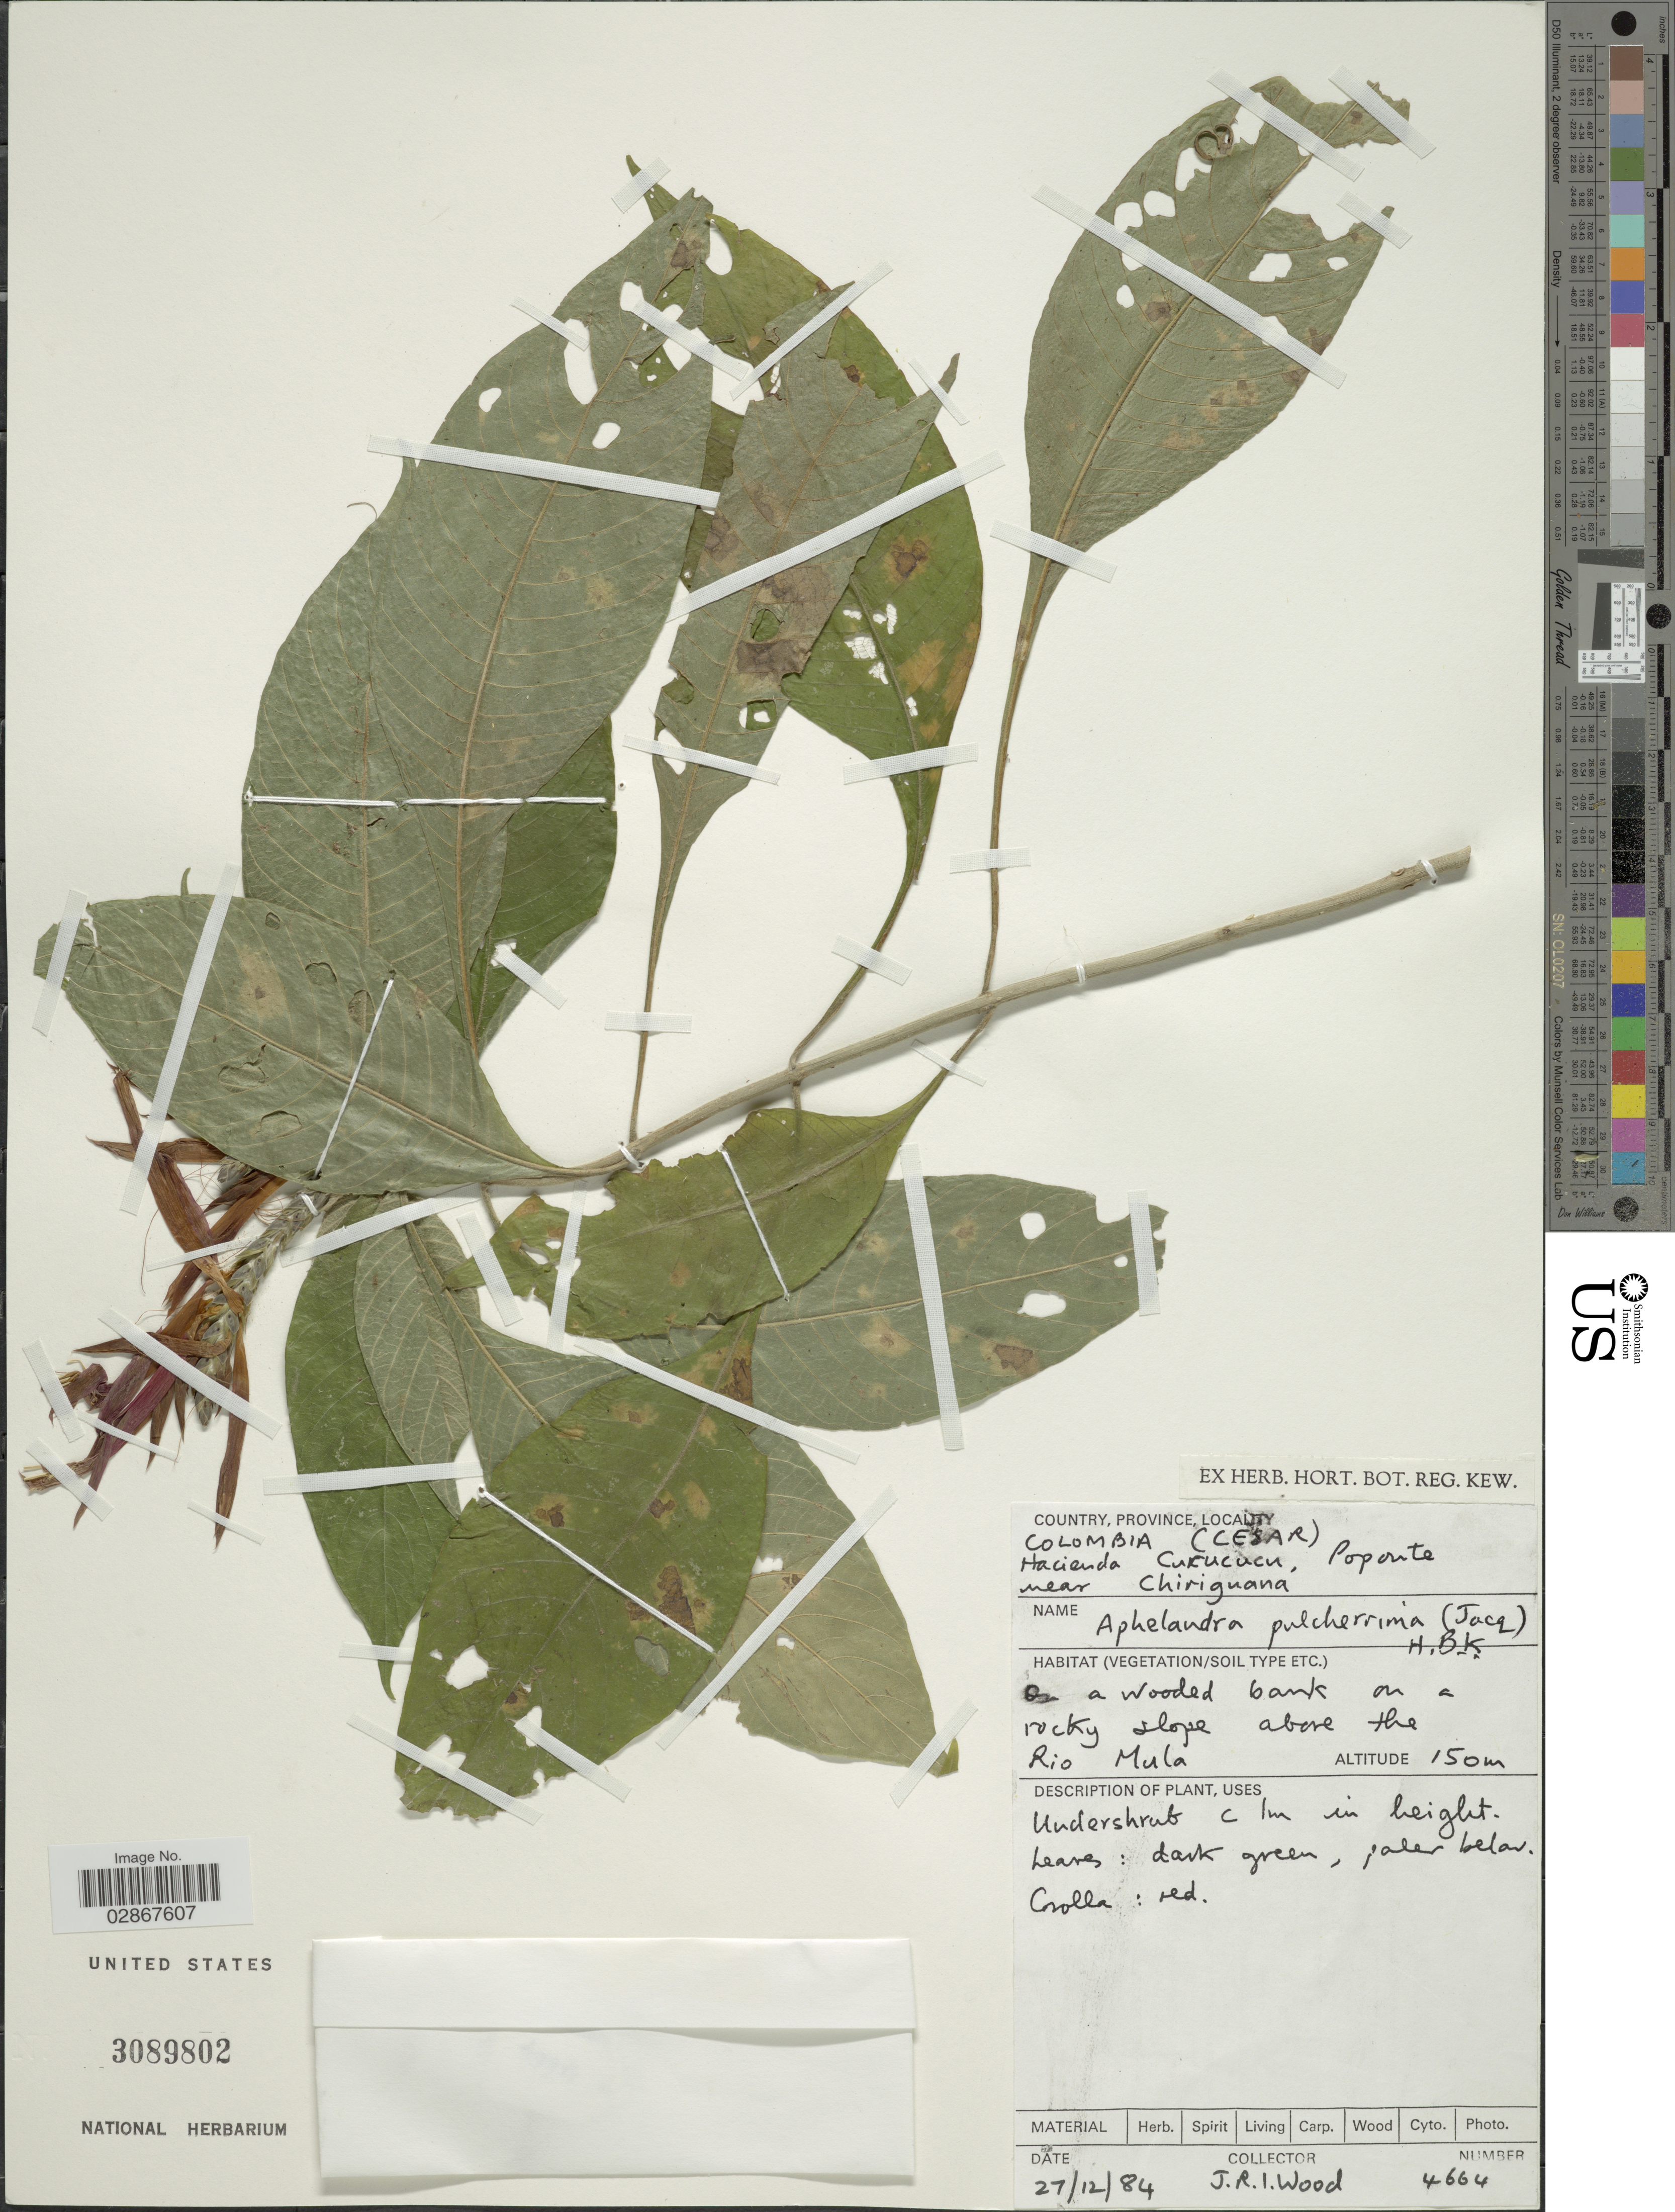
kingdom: Plantae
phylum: Tracheophyta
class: Magnoliopsida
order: Lamiales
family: Acanthaceae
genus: Aphelandra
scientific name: Aphelandra pulcherrima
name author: (Jacq.) Kunth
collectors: J. R. I. Wood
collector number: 4664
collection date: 1984-12-27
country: Colombia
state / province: Cesar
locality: Hacienda Curucucu, Poponte near Chiriguana. Above the Rio Mula.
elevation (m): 150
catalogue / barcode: US 3089802